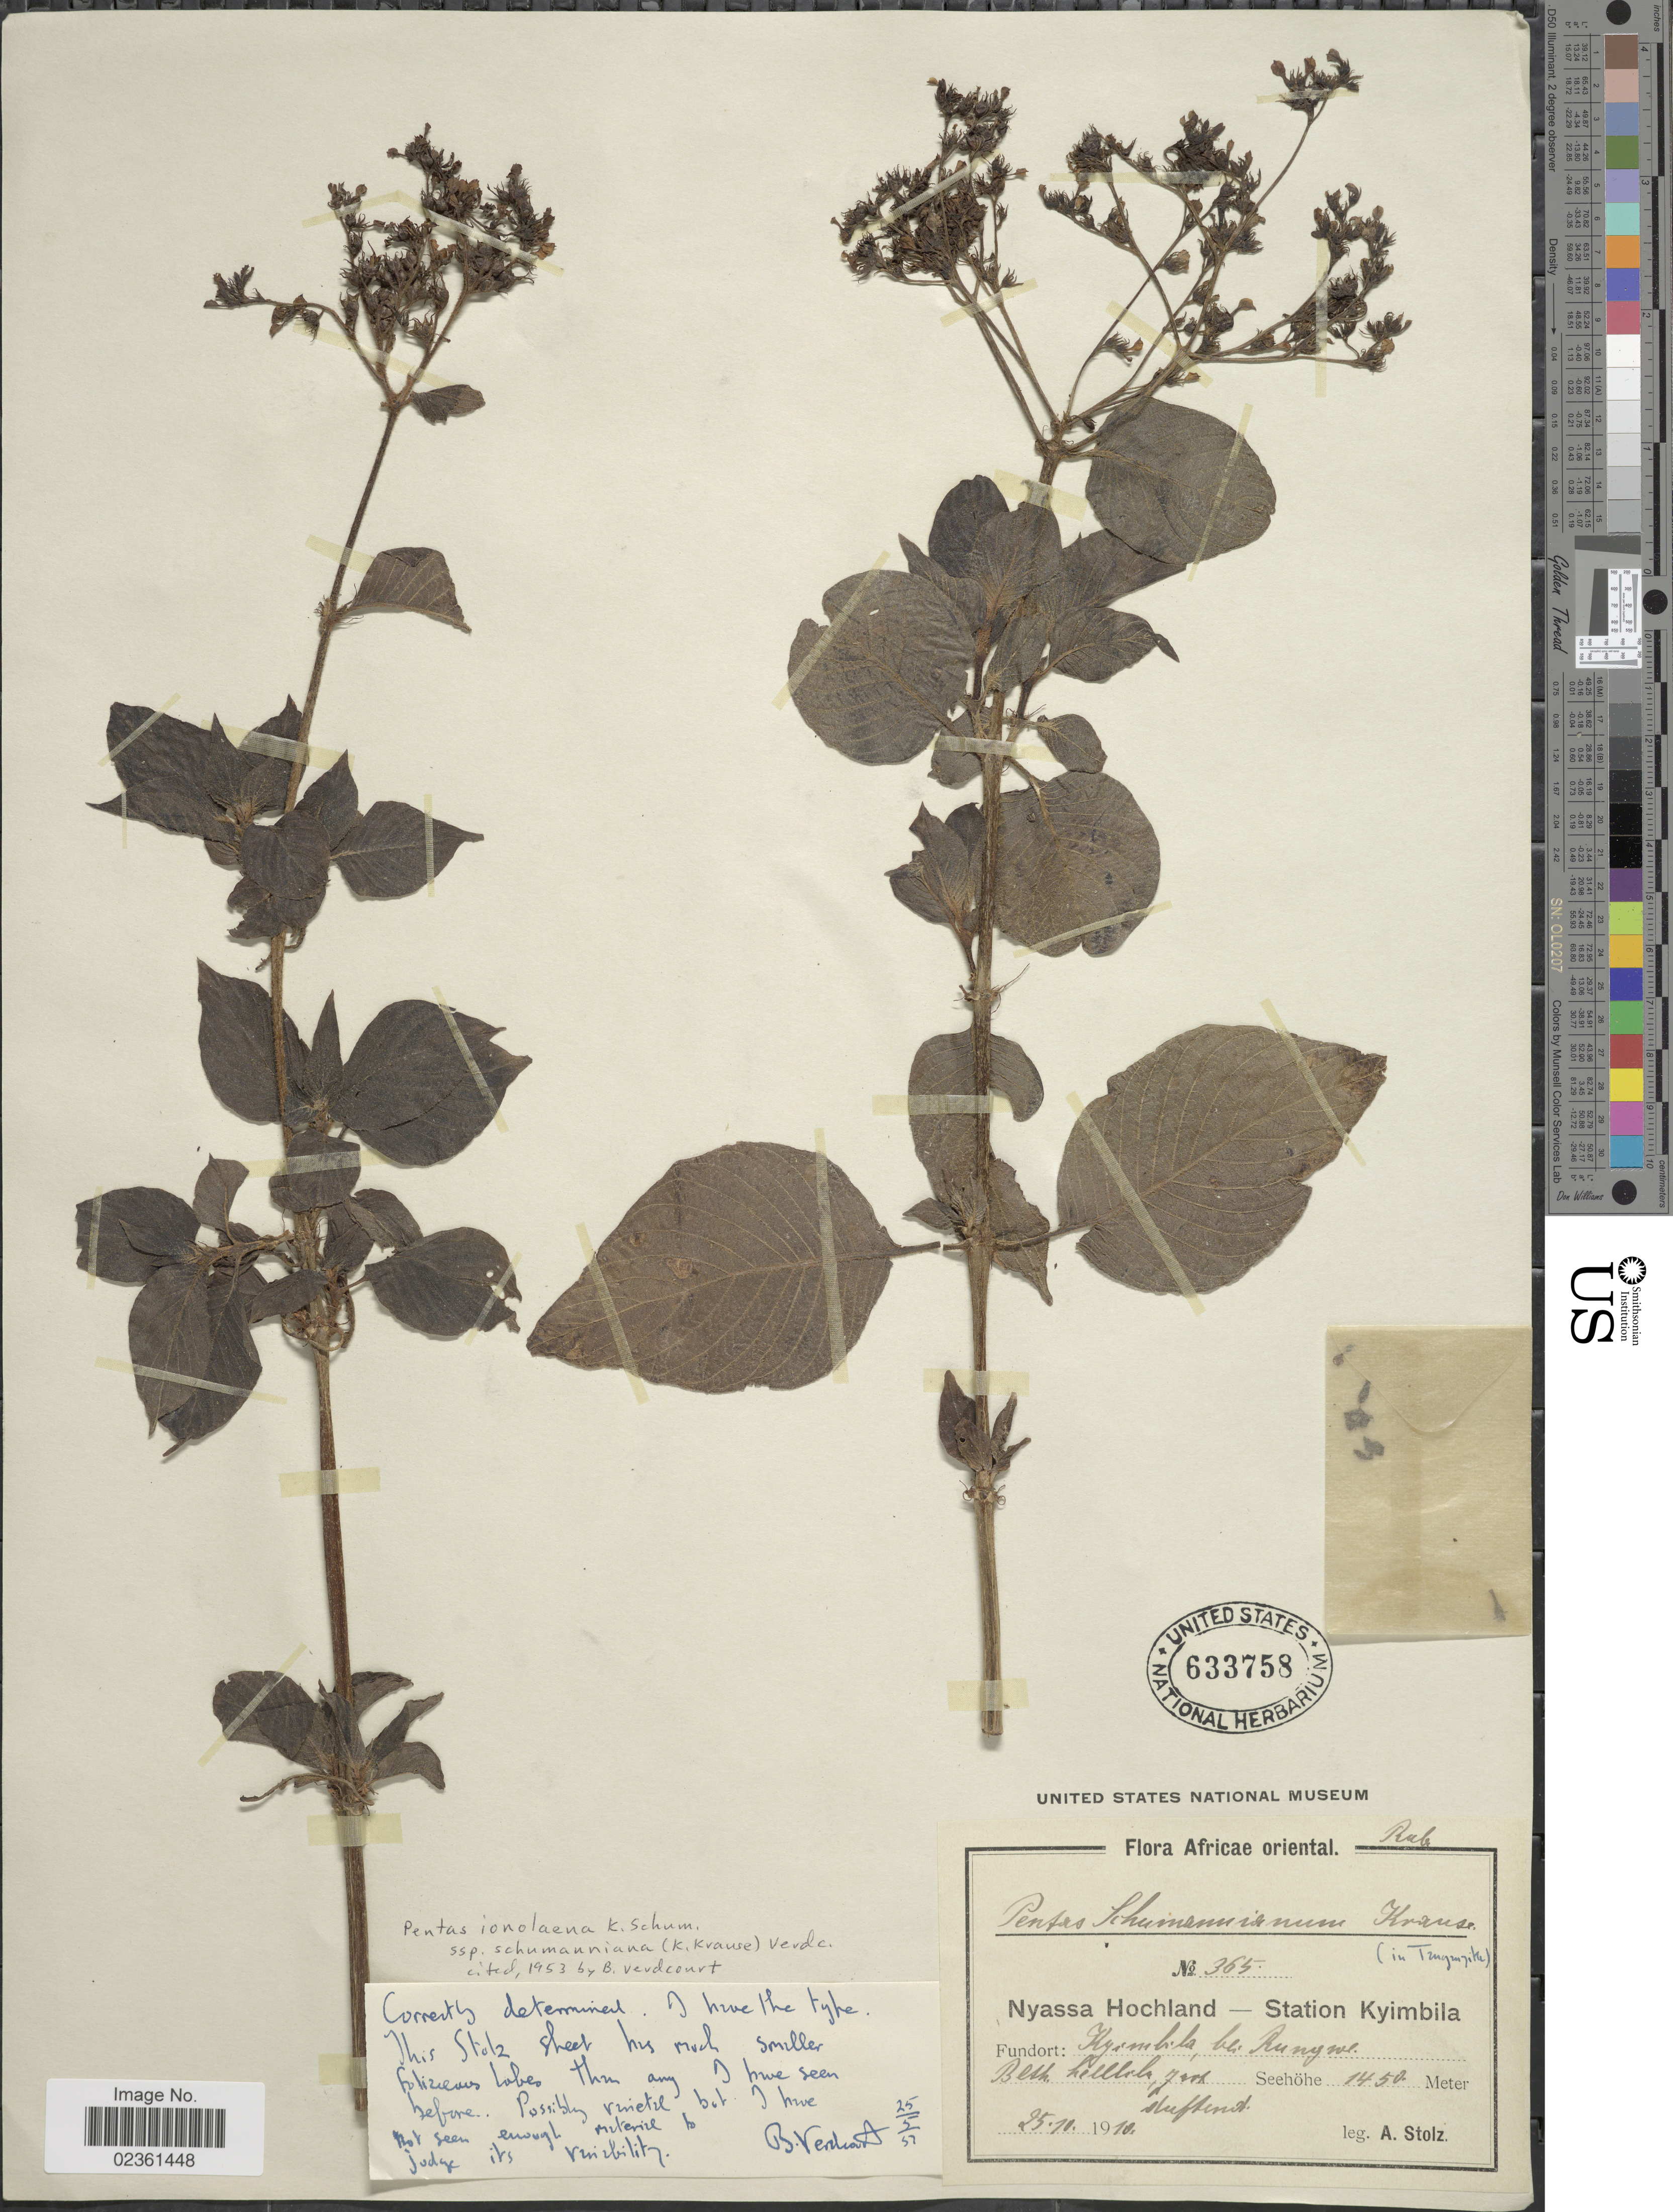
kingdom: Plantae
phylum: Tracheophyta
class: Magnoliopsida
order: Gentianales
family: Rubiaceae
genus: Pentas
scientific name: Pentas ionolaena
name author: K. Schum.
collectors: A. Stolz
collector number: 365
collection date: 1910-10-25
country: Malawi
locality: Africae oriental, Nyasa Hochland-Station Kyimbila, Fundort Kyimbila, bei Rungwe Blth hillside.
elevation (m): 1450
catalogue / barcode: US 633758